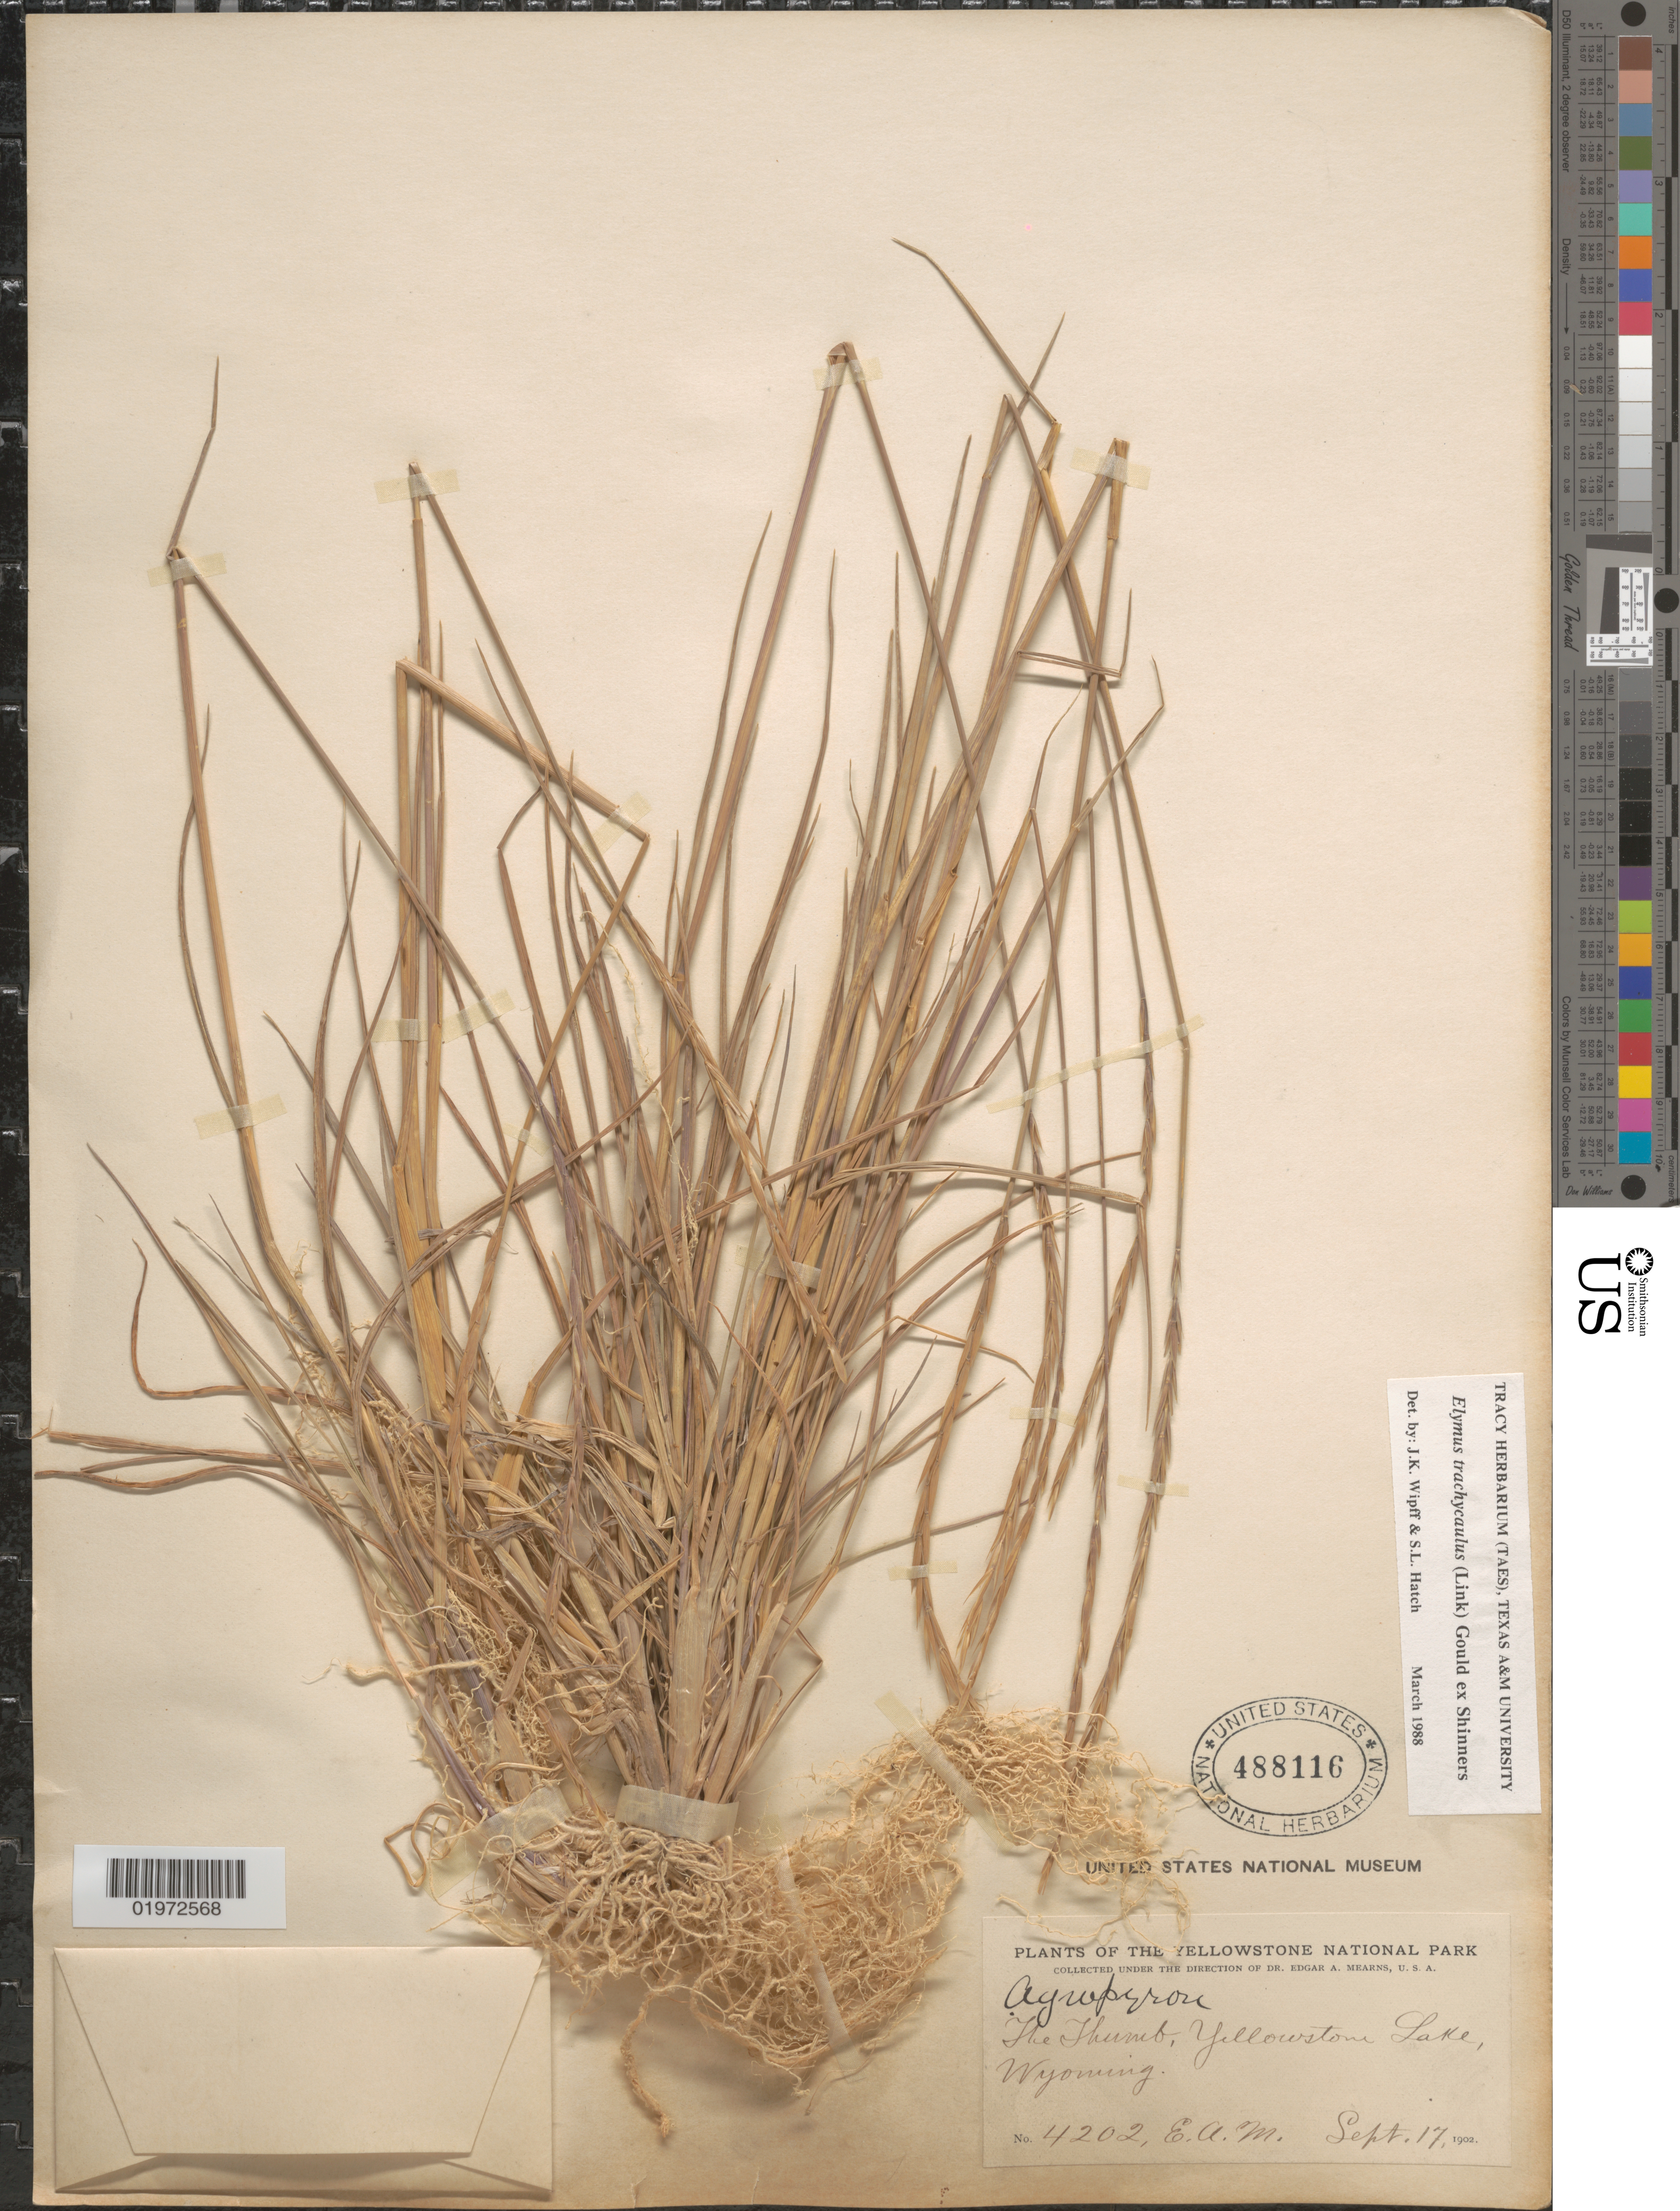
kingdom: Plantae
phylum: Tracheophyta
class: Liliopsida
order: Poales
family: Poaceae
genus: Elymus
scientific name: Elymus trachycaulus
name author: (Link) Gould ex Shinners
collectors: E. A. Mearns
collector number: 4202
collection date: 1902-09-17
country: United States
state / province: Wyoming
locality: Yellowstone National Park. The Thumb, Yellowstone Lake.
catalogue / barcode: US 488116